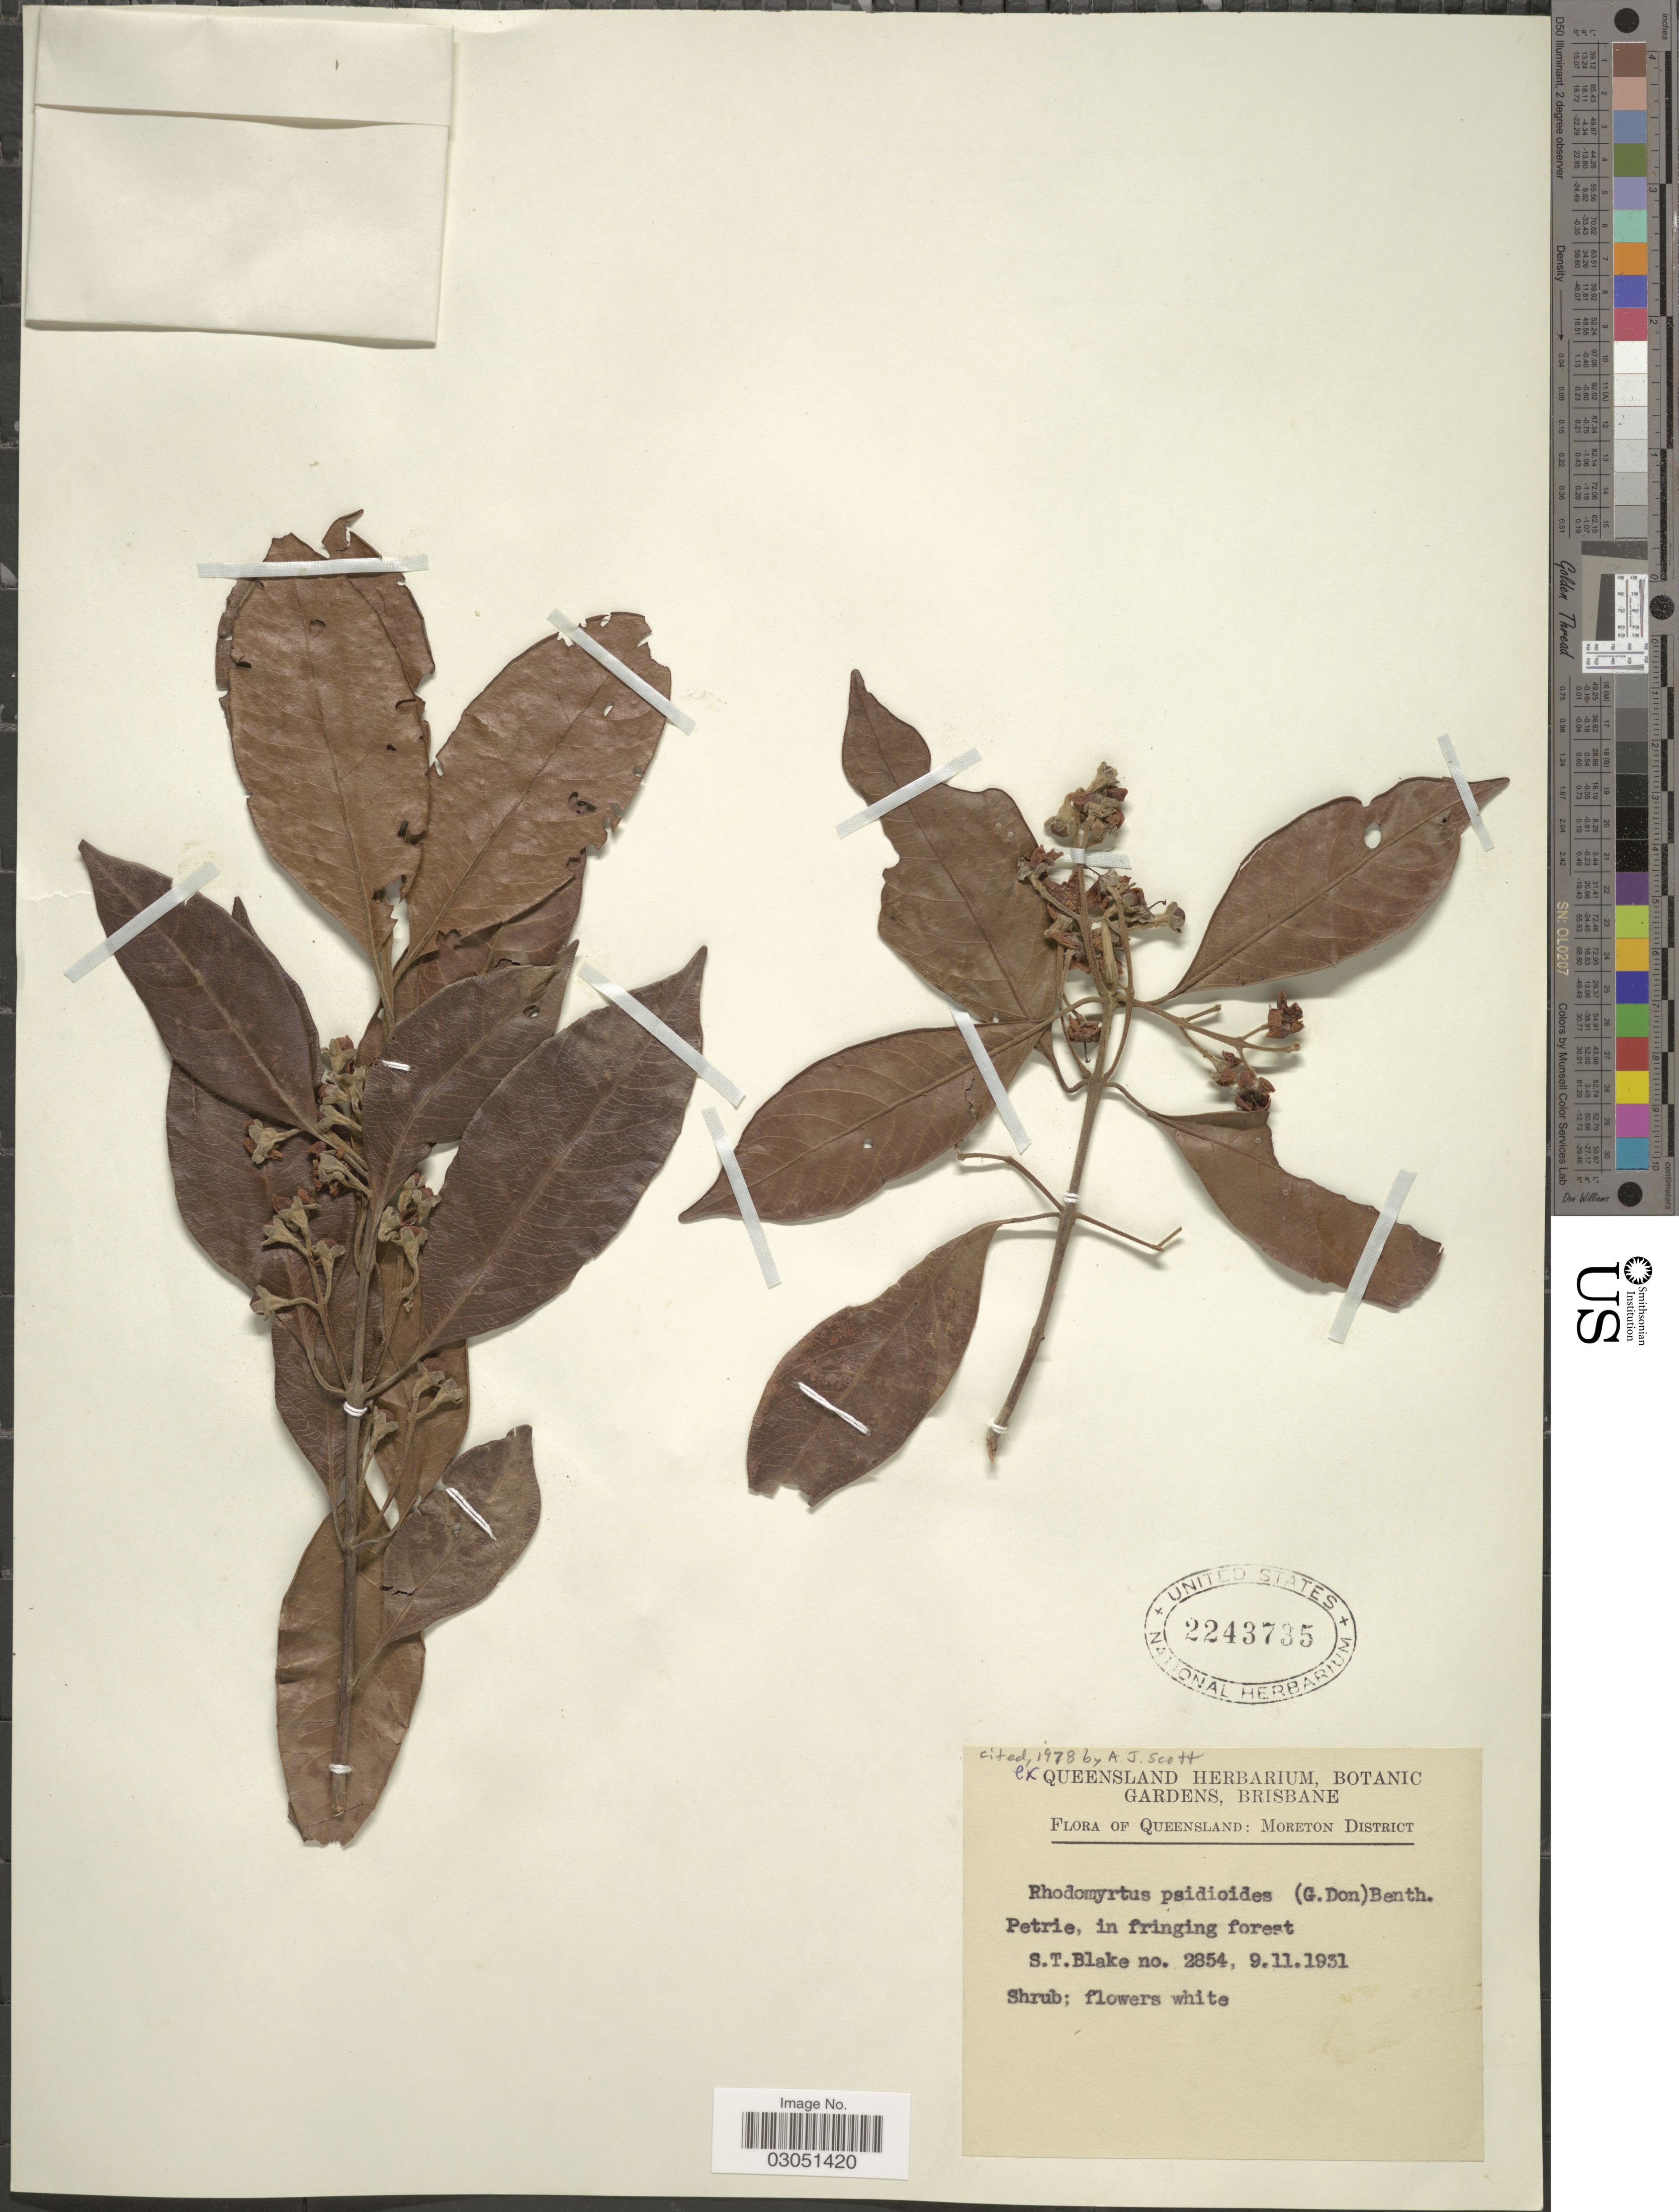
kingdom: Plantae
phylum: Tracheophyta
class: Magnoliopsida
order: Myrtales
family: Myrtaceae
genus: Rhodomyrtus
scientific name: Rhodomyrtus psidioides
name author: (G. Don) Benth.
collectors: S. T. Blake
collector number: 2854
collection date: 1931-11-09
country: Australia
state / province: Queensland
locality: Moreton District.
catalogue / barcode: US 2243735